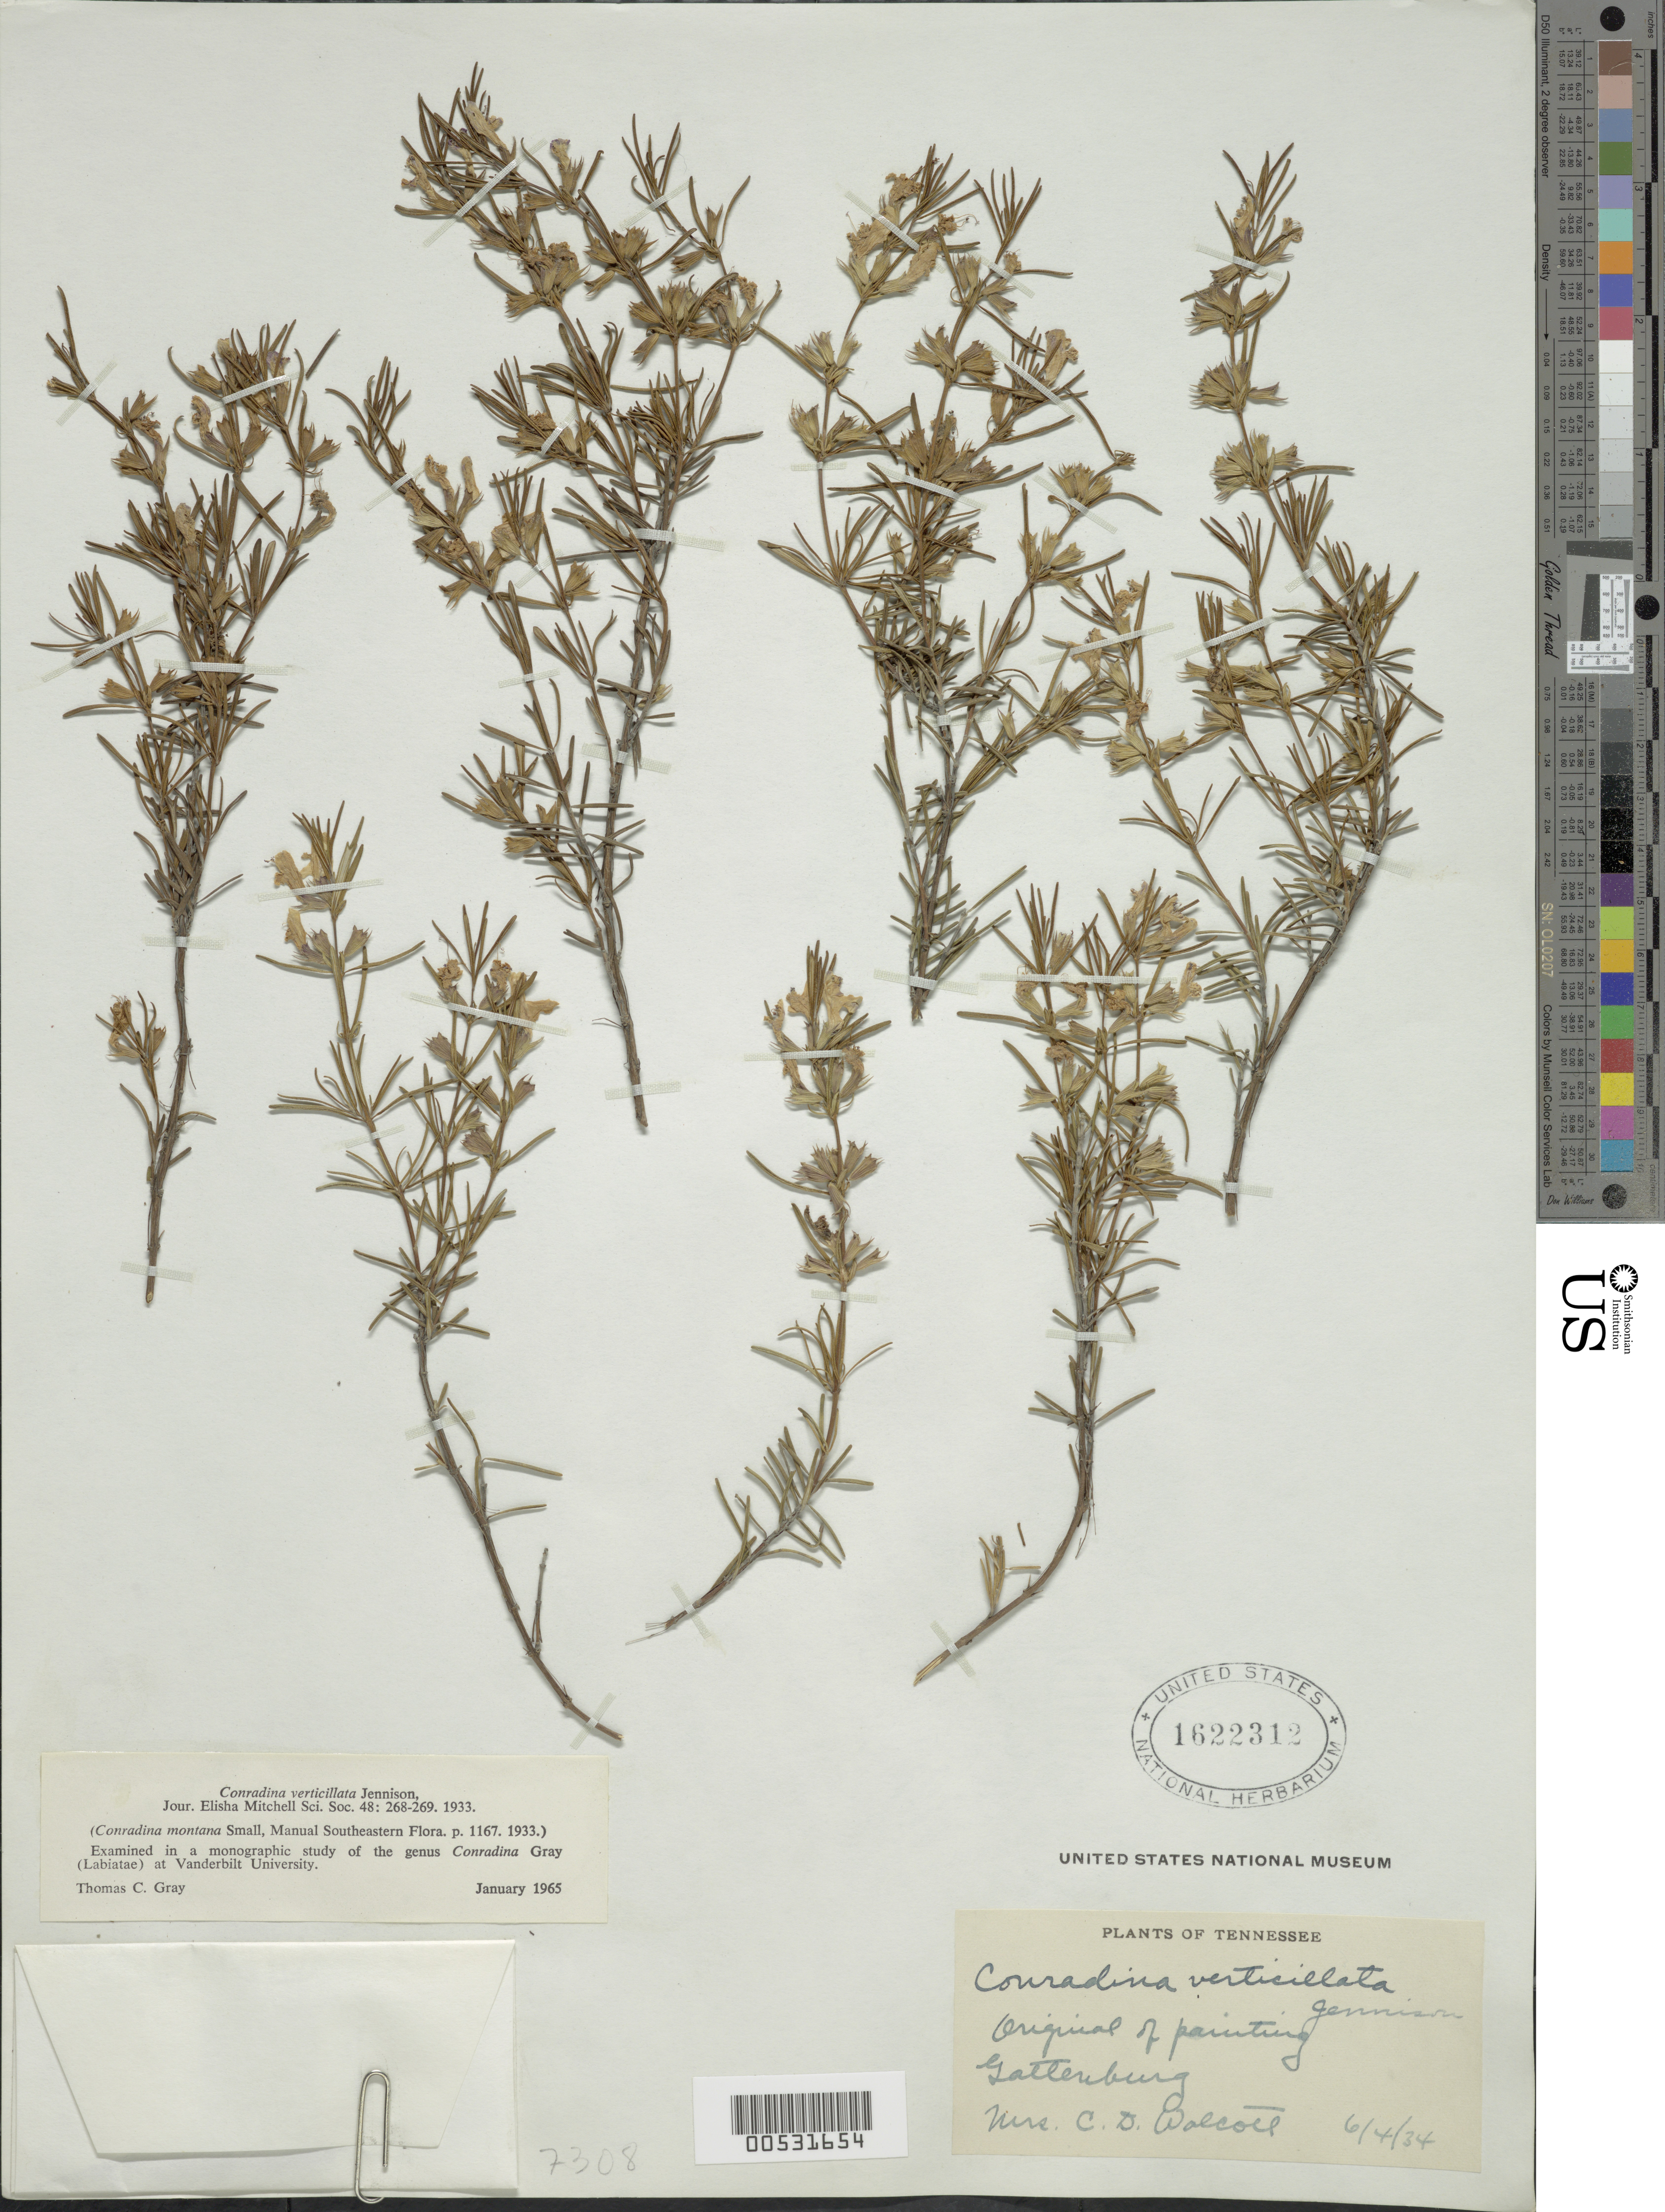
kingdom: Plantae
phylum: Tracheophyta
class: Magnoliopsida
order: Lamiales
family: Lamiaceae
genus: Conradina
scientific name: Conradina verticillata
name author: Jennison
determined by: Gray, T. C.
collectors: C. Walcott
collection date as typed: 04 Jun 1934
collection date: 1934-06-04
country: United States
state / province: Tennessee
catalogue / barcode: US 1622312